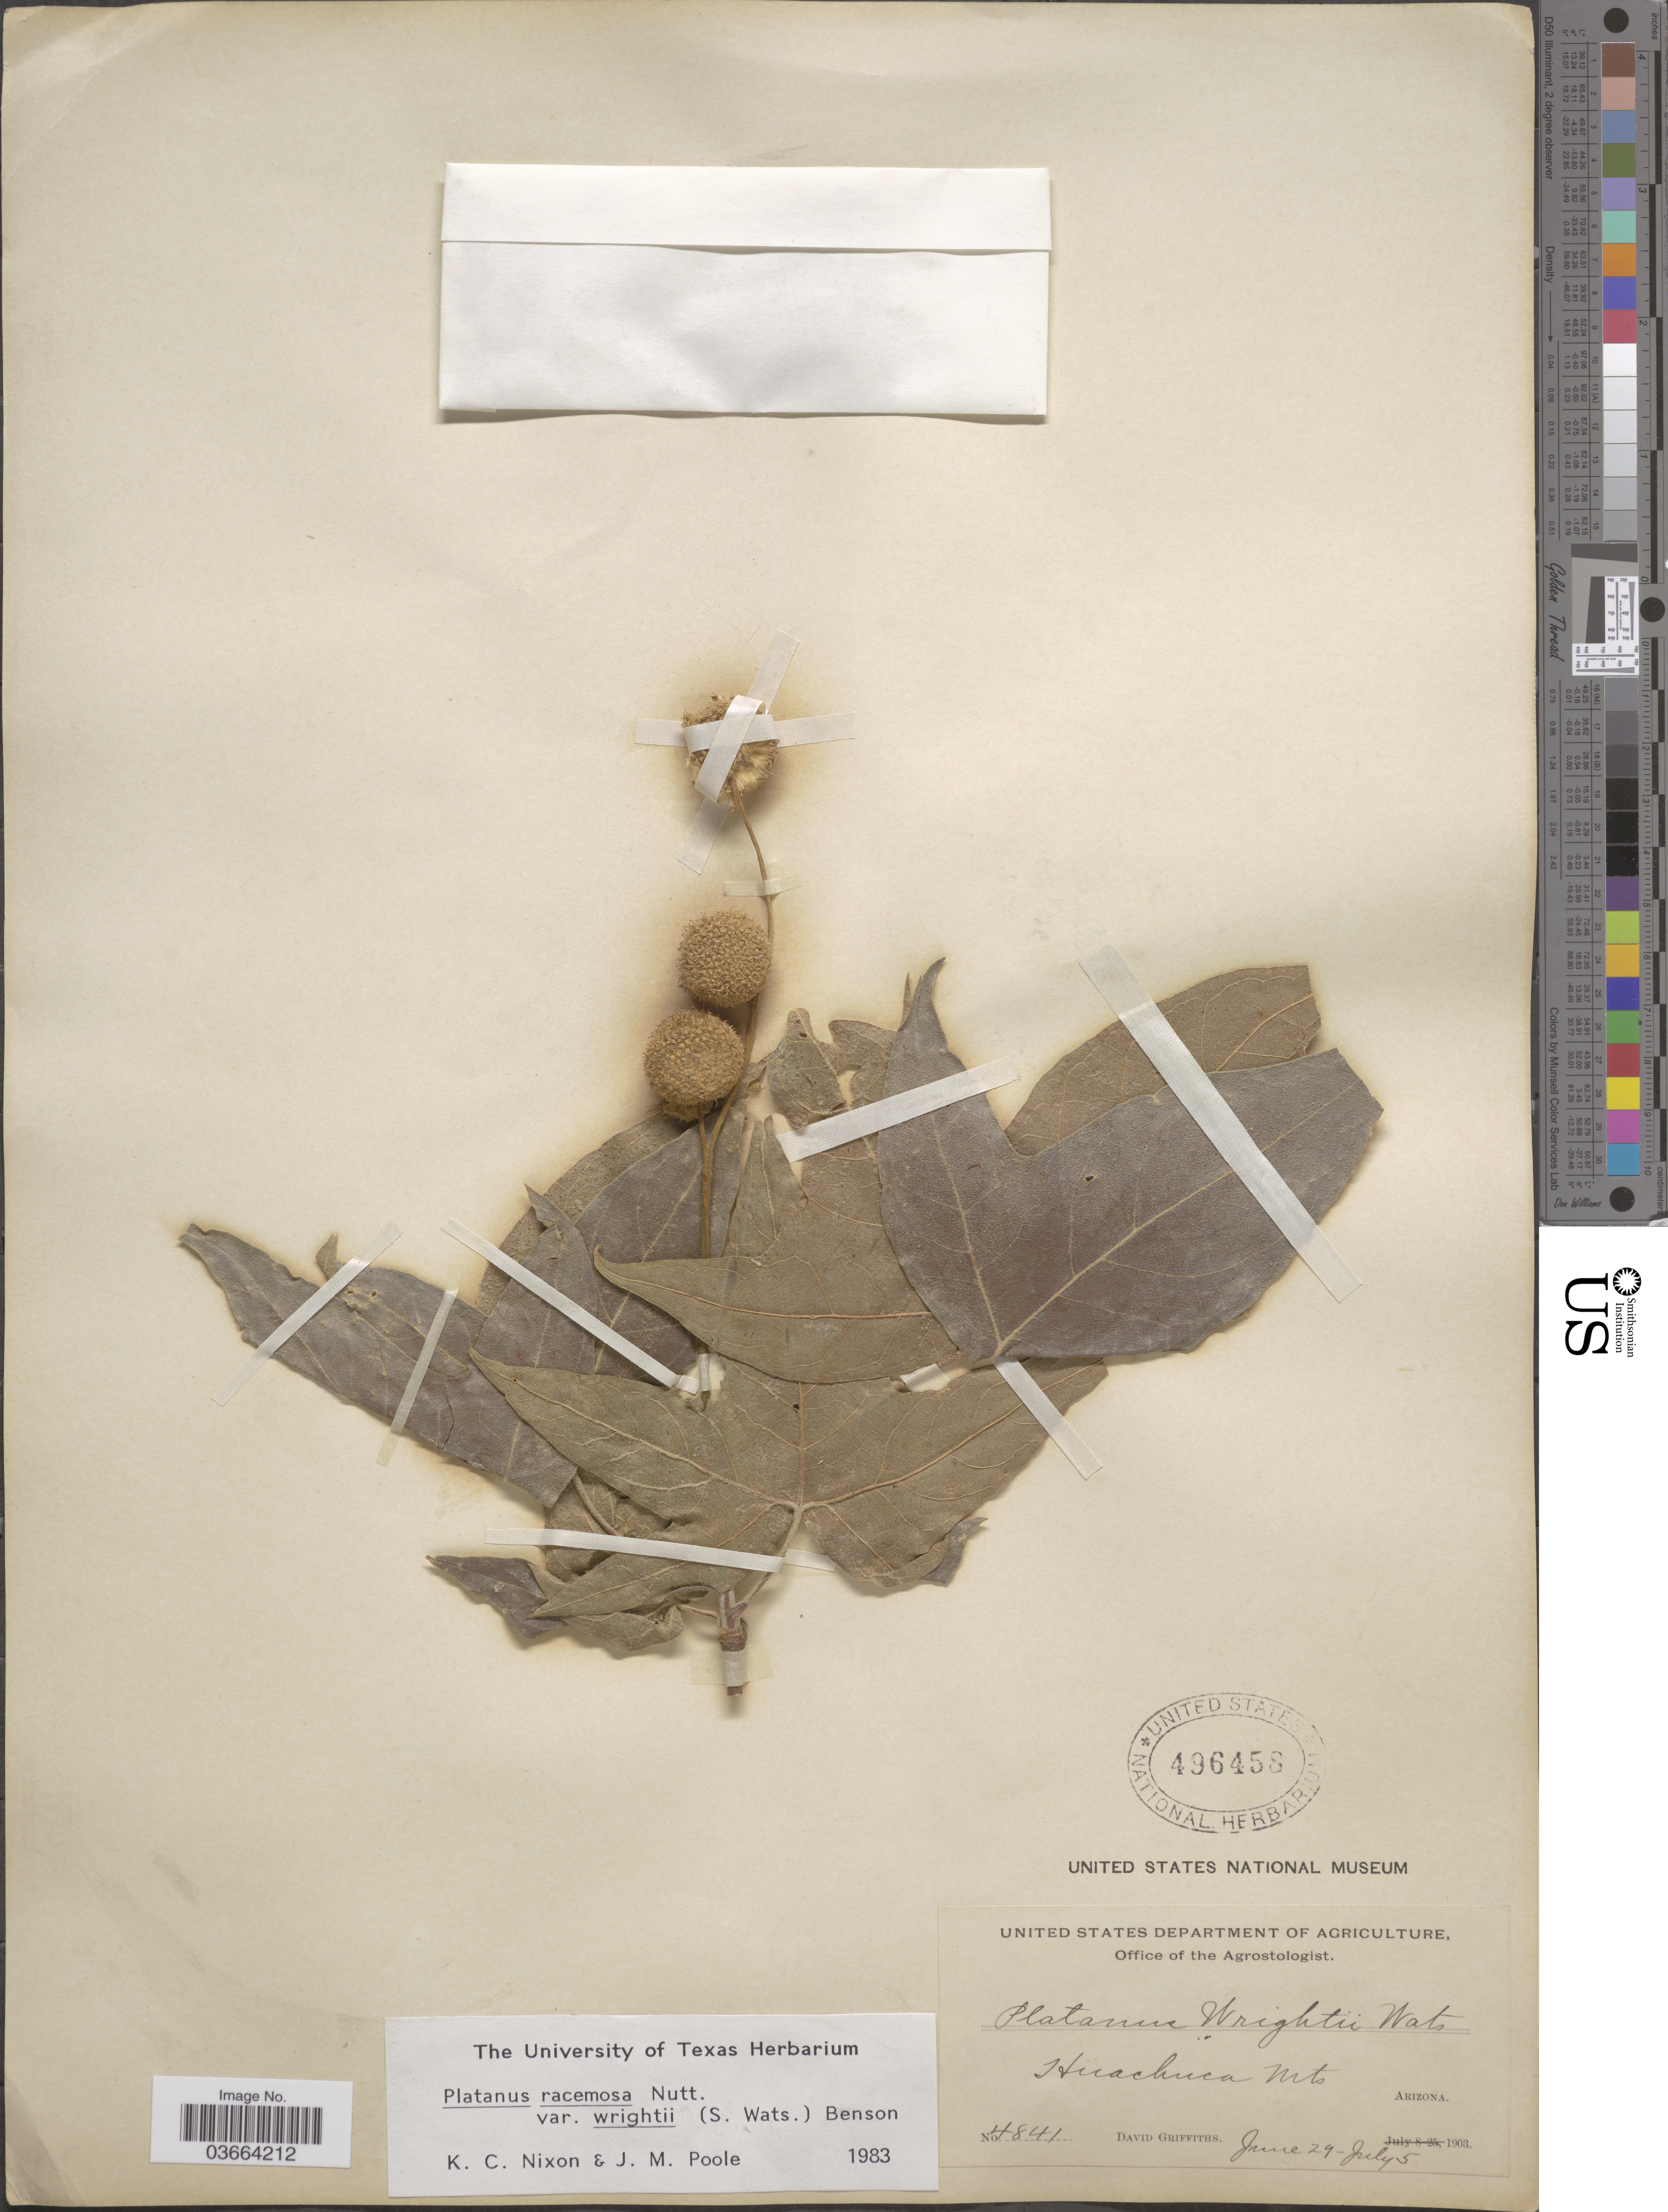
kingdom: Plantae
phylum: Tracheophyta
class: Magnoliopsida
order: Proteales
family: Platanaceae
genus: Platanus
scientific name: Platanus racemosa var. wrightii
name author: (S. Watson) L.D. Benson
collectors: D. Griffiths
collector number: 4841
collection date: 1903-06-29/1903-07-05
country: United States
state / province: Arizona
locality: Huachuca Mts.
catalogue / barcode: US 496458